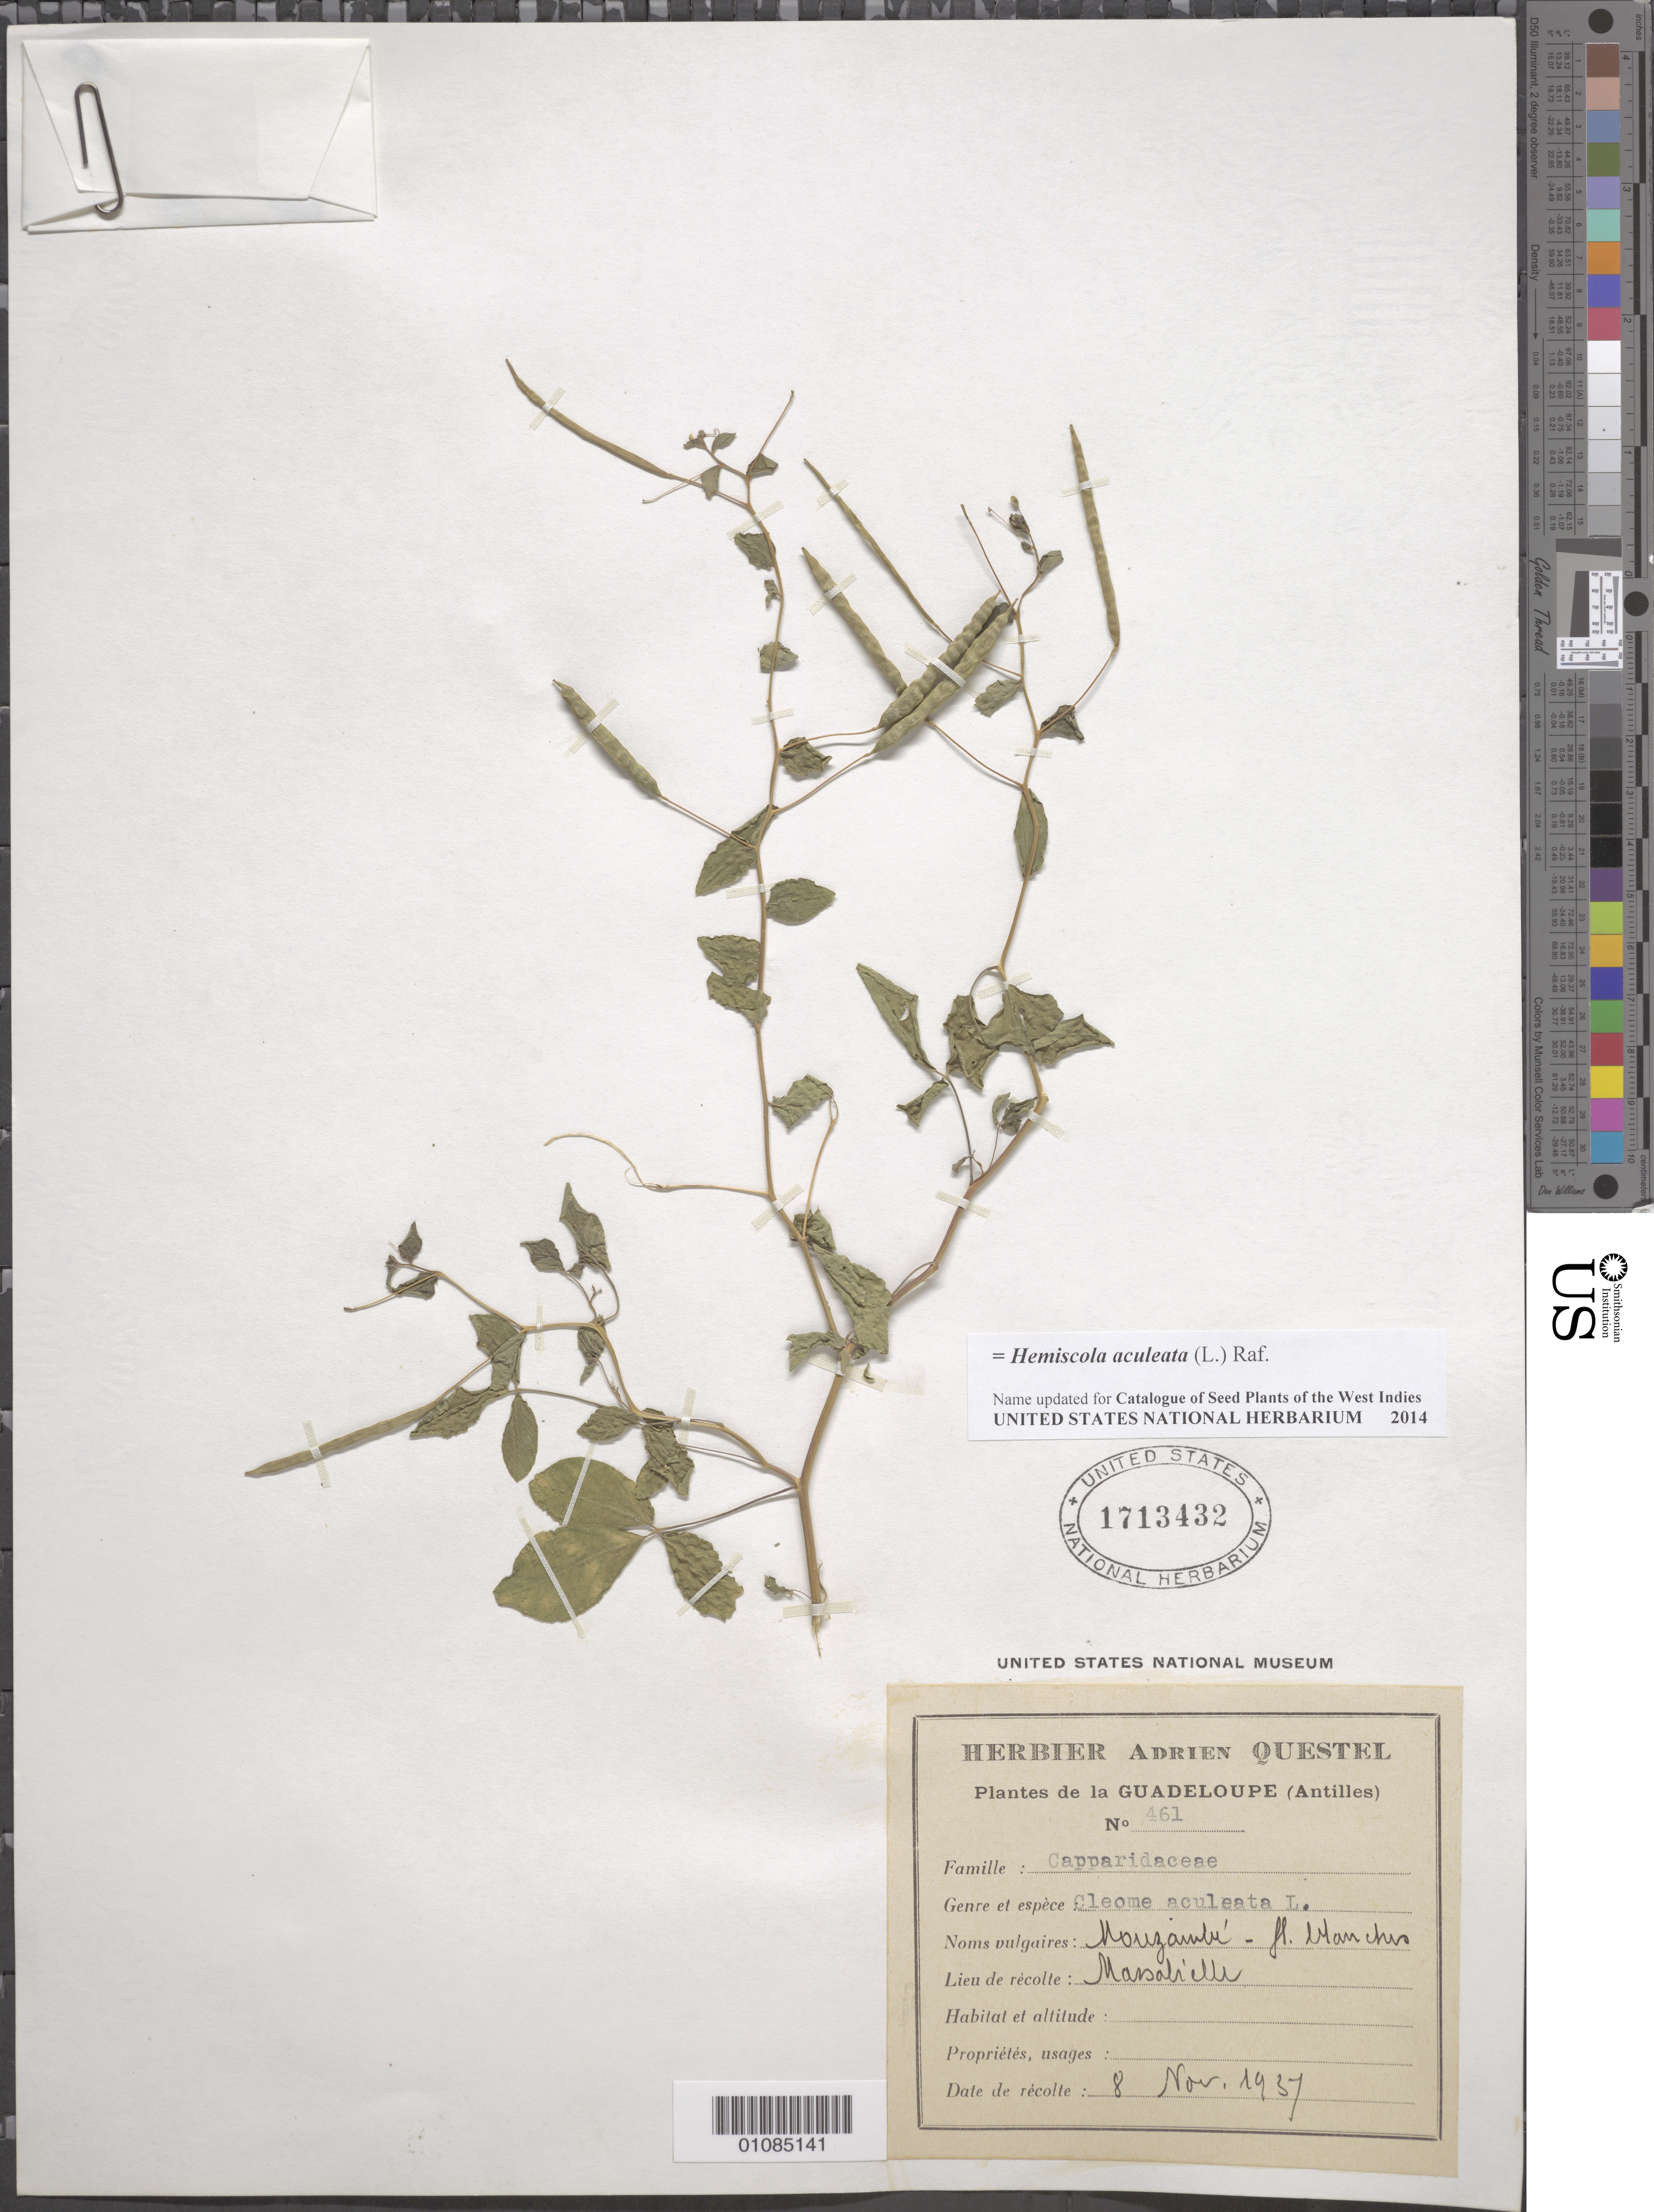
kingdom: Plantae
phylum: Tracheophyta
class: Magnoliopsida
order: Brassicales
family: Cleomaceae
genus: Tarenaya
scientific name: Tarenaya aculeata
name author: (L.) Soares Neto & Roalson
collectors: A. Questel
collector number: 461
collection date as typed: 08 Nov 1937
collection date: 1937-11-08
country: Guadeloupe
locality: Marsalielle(?)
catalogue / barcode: US 1713432